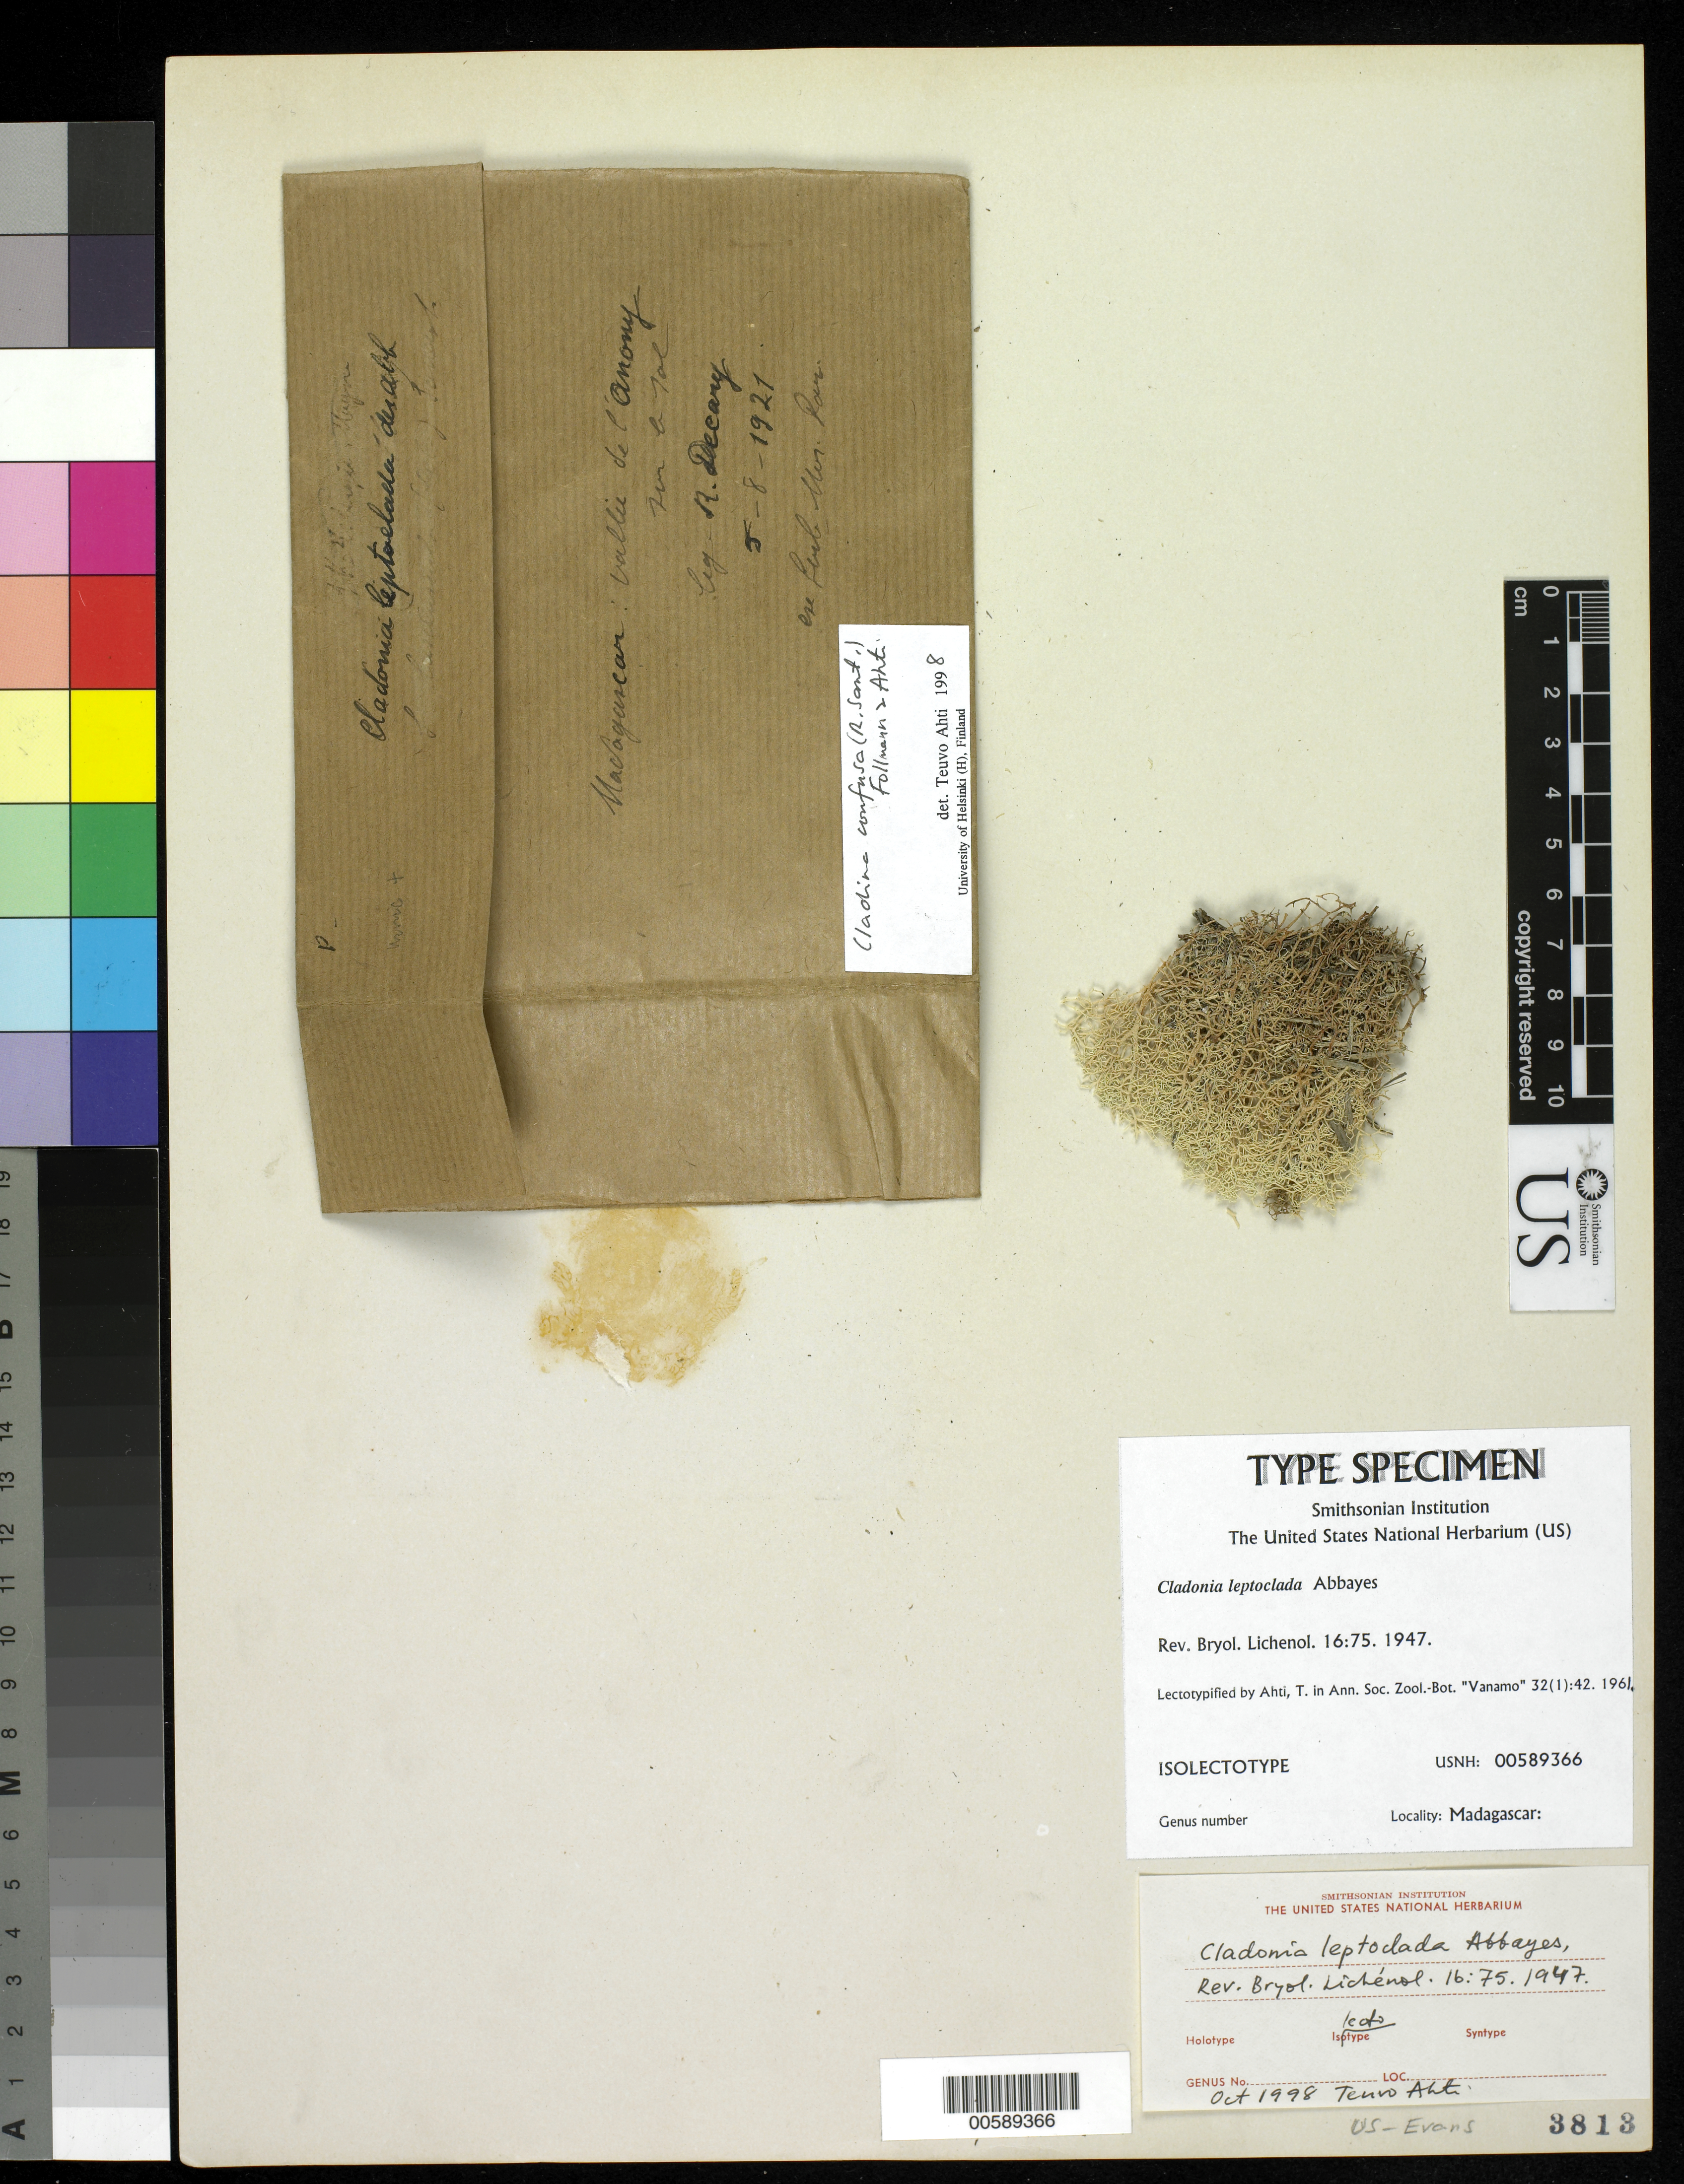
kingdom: Fungi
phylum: Ascomycota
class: Lecanoromycetes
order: Lecanorales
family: Cladoniaceae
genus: Cladonia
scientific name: Cladonia leptoclada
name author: Abbayes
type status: Isolectotype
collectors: R. Decary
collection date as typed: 05 Aug 1921 or 08 May 1921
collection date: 1921-05-08 or 1921-08-05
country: Madagascar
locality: Vallee de l'Anony.